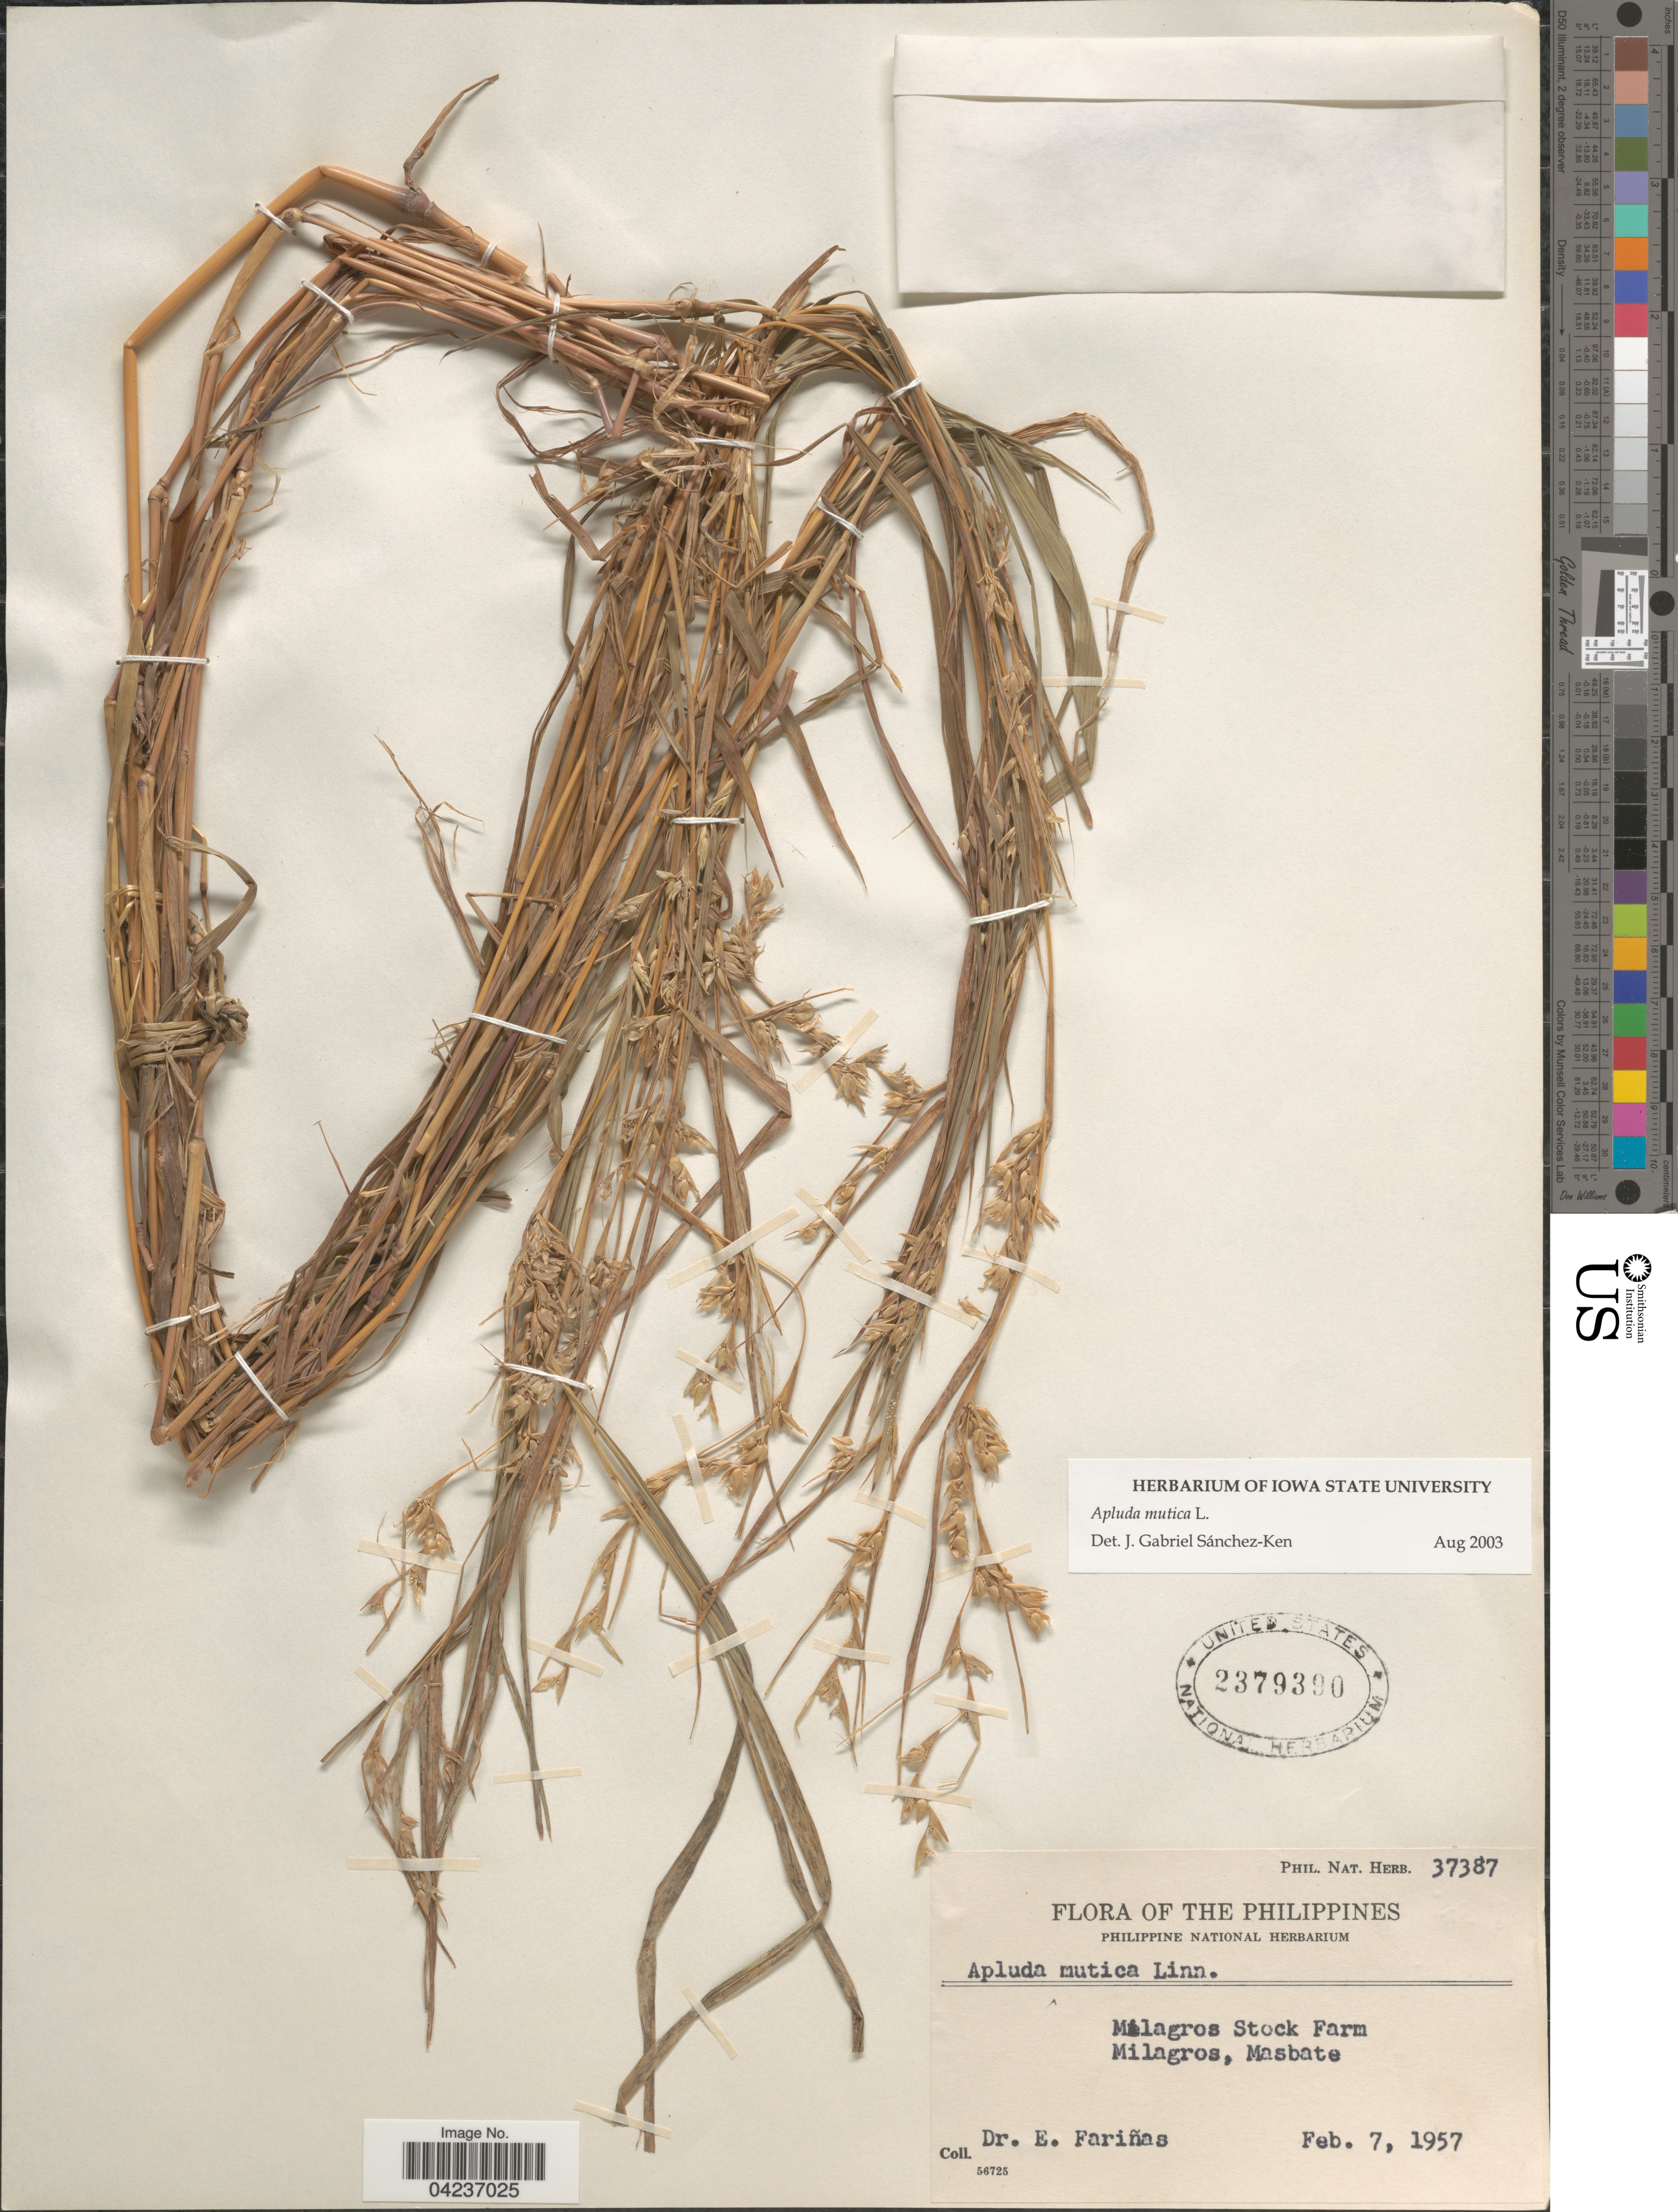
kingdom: Plantae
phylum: Tracheophyta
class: Liliopsida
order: Poales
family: Poaceae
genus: Apluda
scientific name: Apluda mutica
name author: L.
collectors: E. Farinas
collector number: Phil. Nat. Herb. 37387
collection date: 1957-02-07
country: Philippines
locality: Milagros Stock Farm. Milagros, Masbate.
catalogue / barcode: US 2379390